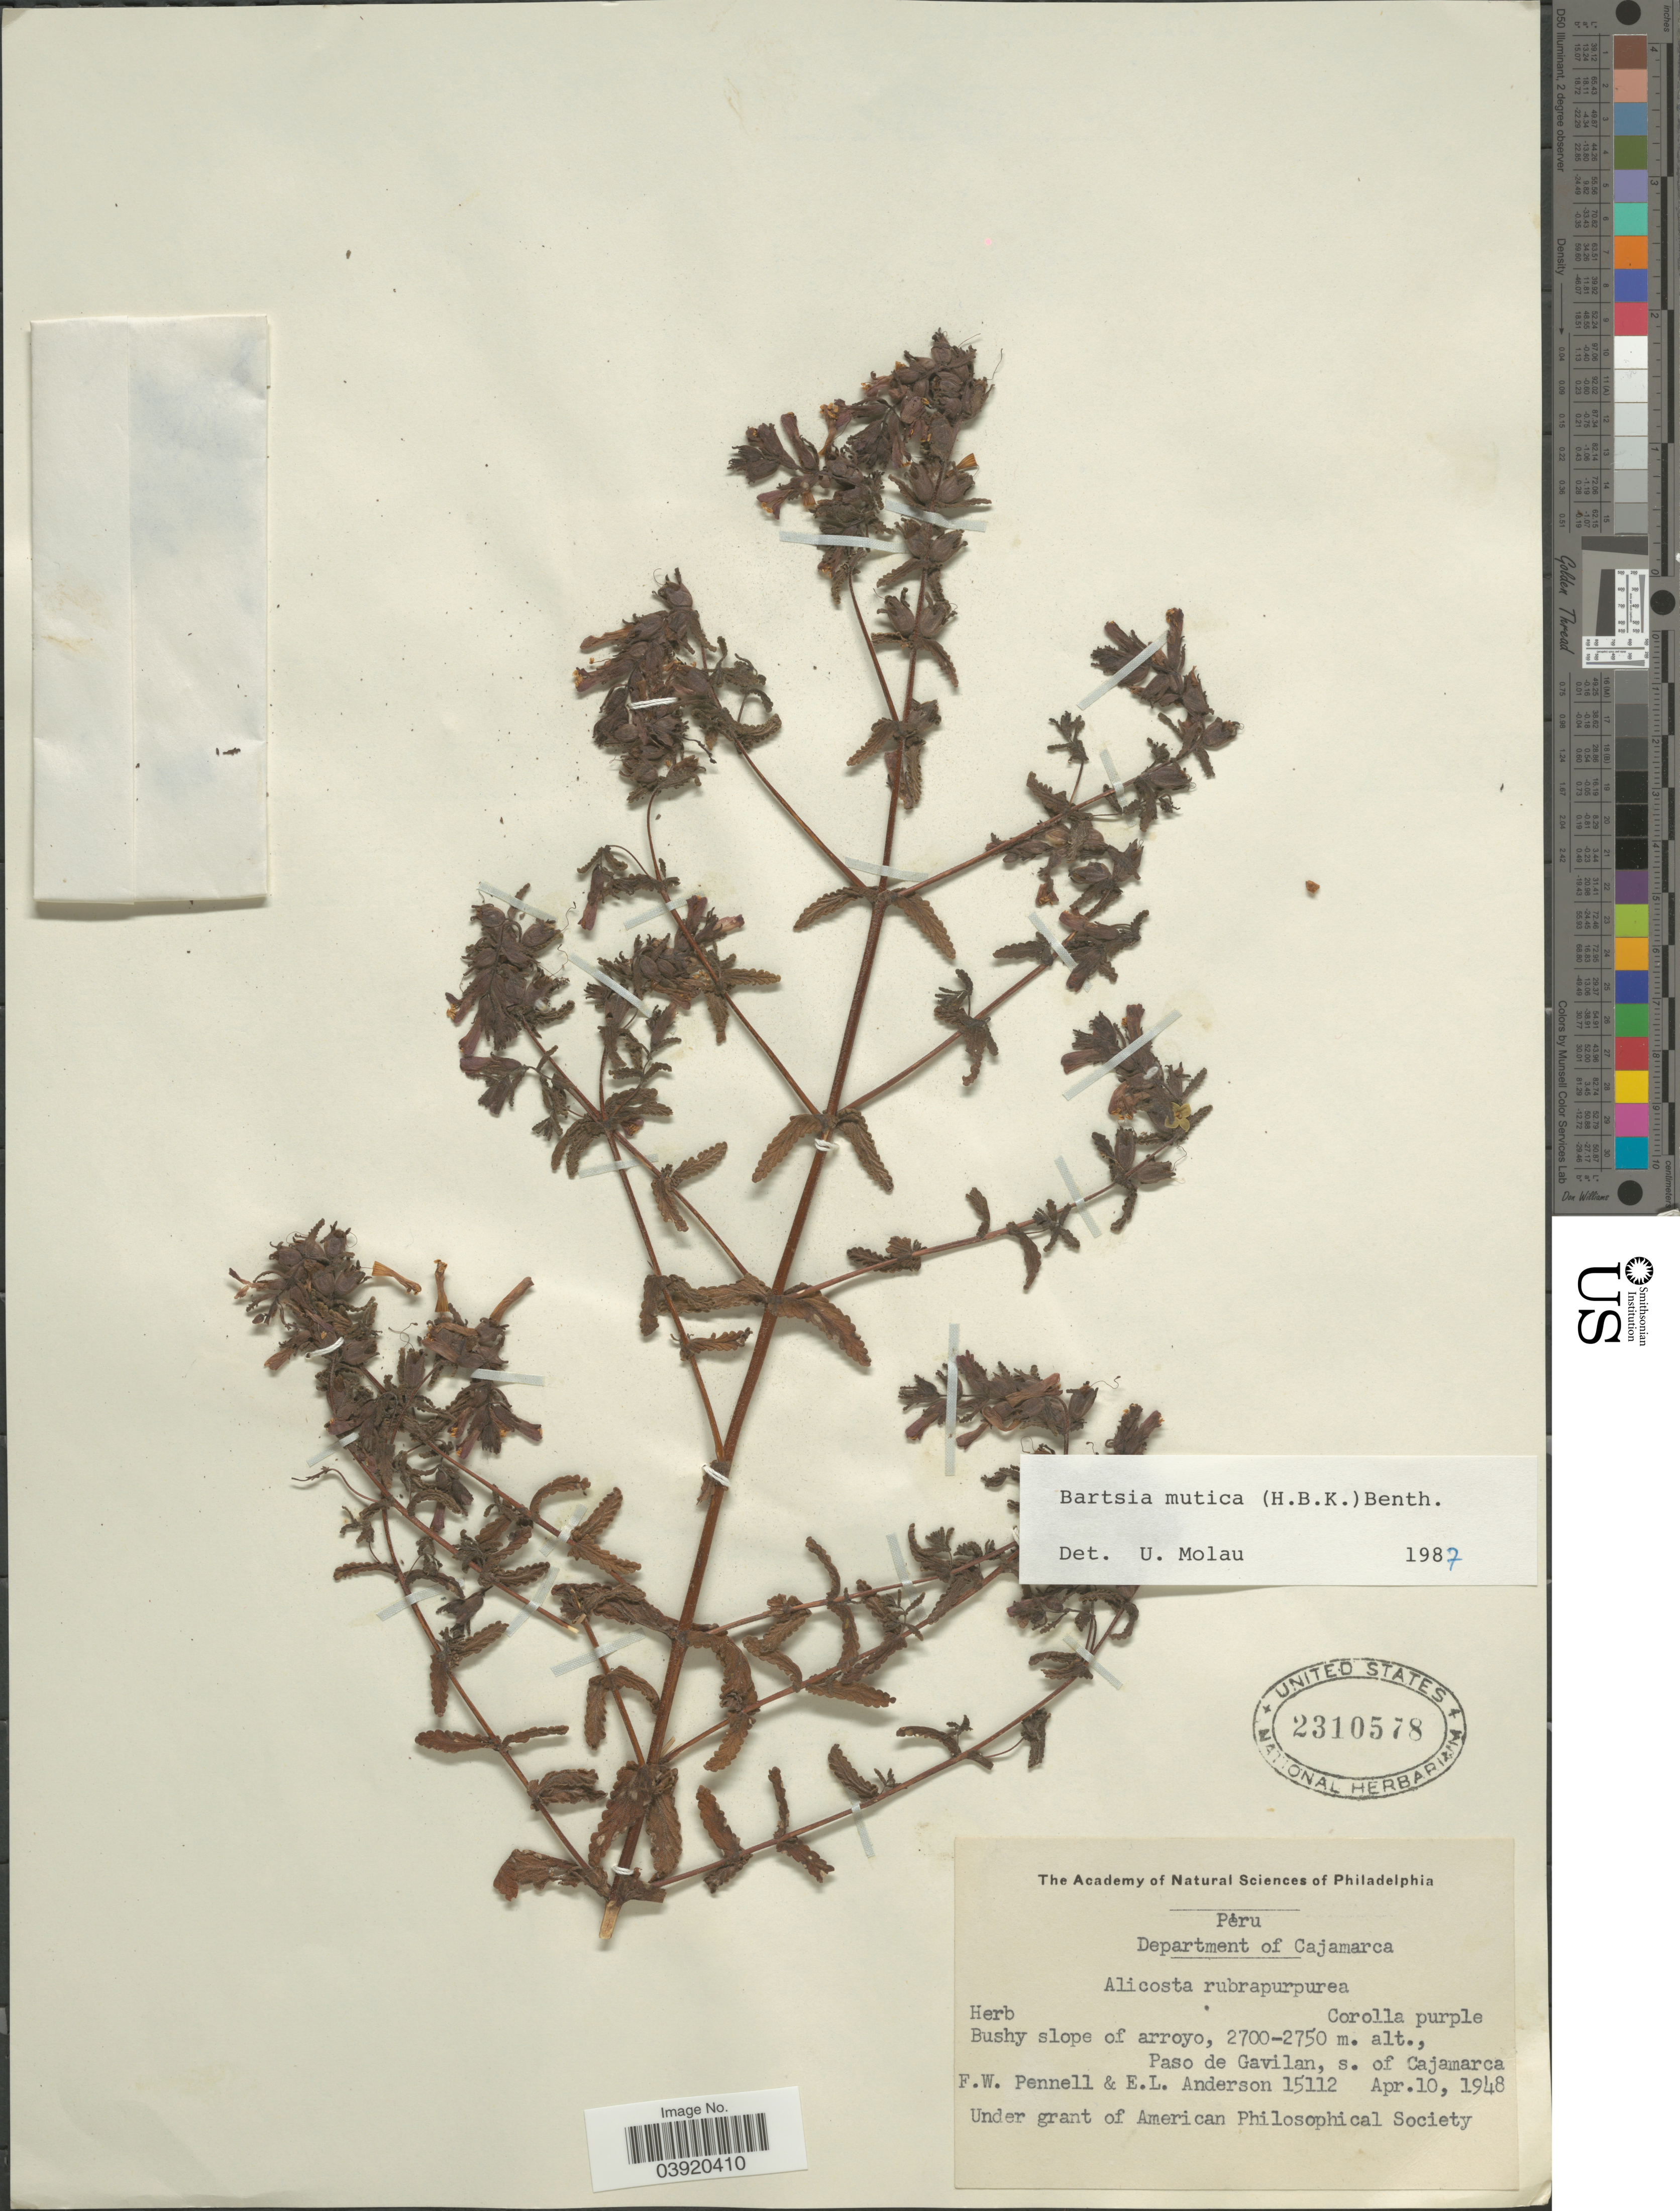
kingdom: Plantae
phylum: Tracheophyta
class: Magnoliopsida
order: Lamiales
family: Orobanchaceae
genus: Bartsia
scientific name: Bartsia mutica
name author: (Kunth) Benth.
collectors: F. W. Pennell & E. L. Anderson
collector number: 15112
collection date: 1948-04-10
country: Peru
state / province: Cajamarca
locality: Department of Cajamarca. Paso de Gavilan, s. of Cajamarca.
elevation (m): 2700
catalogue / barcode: US 2310578